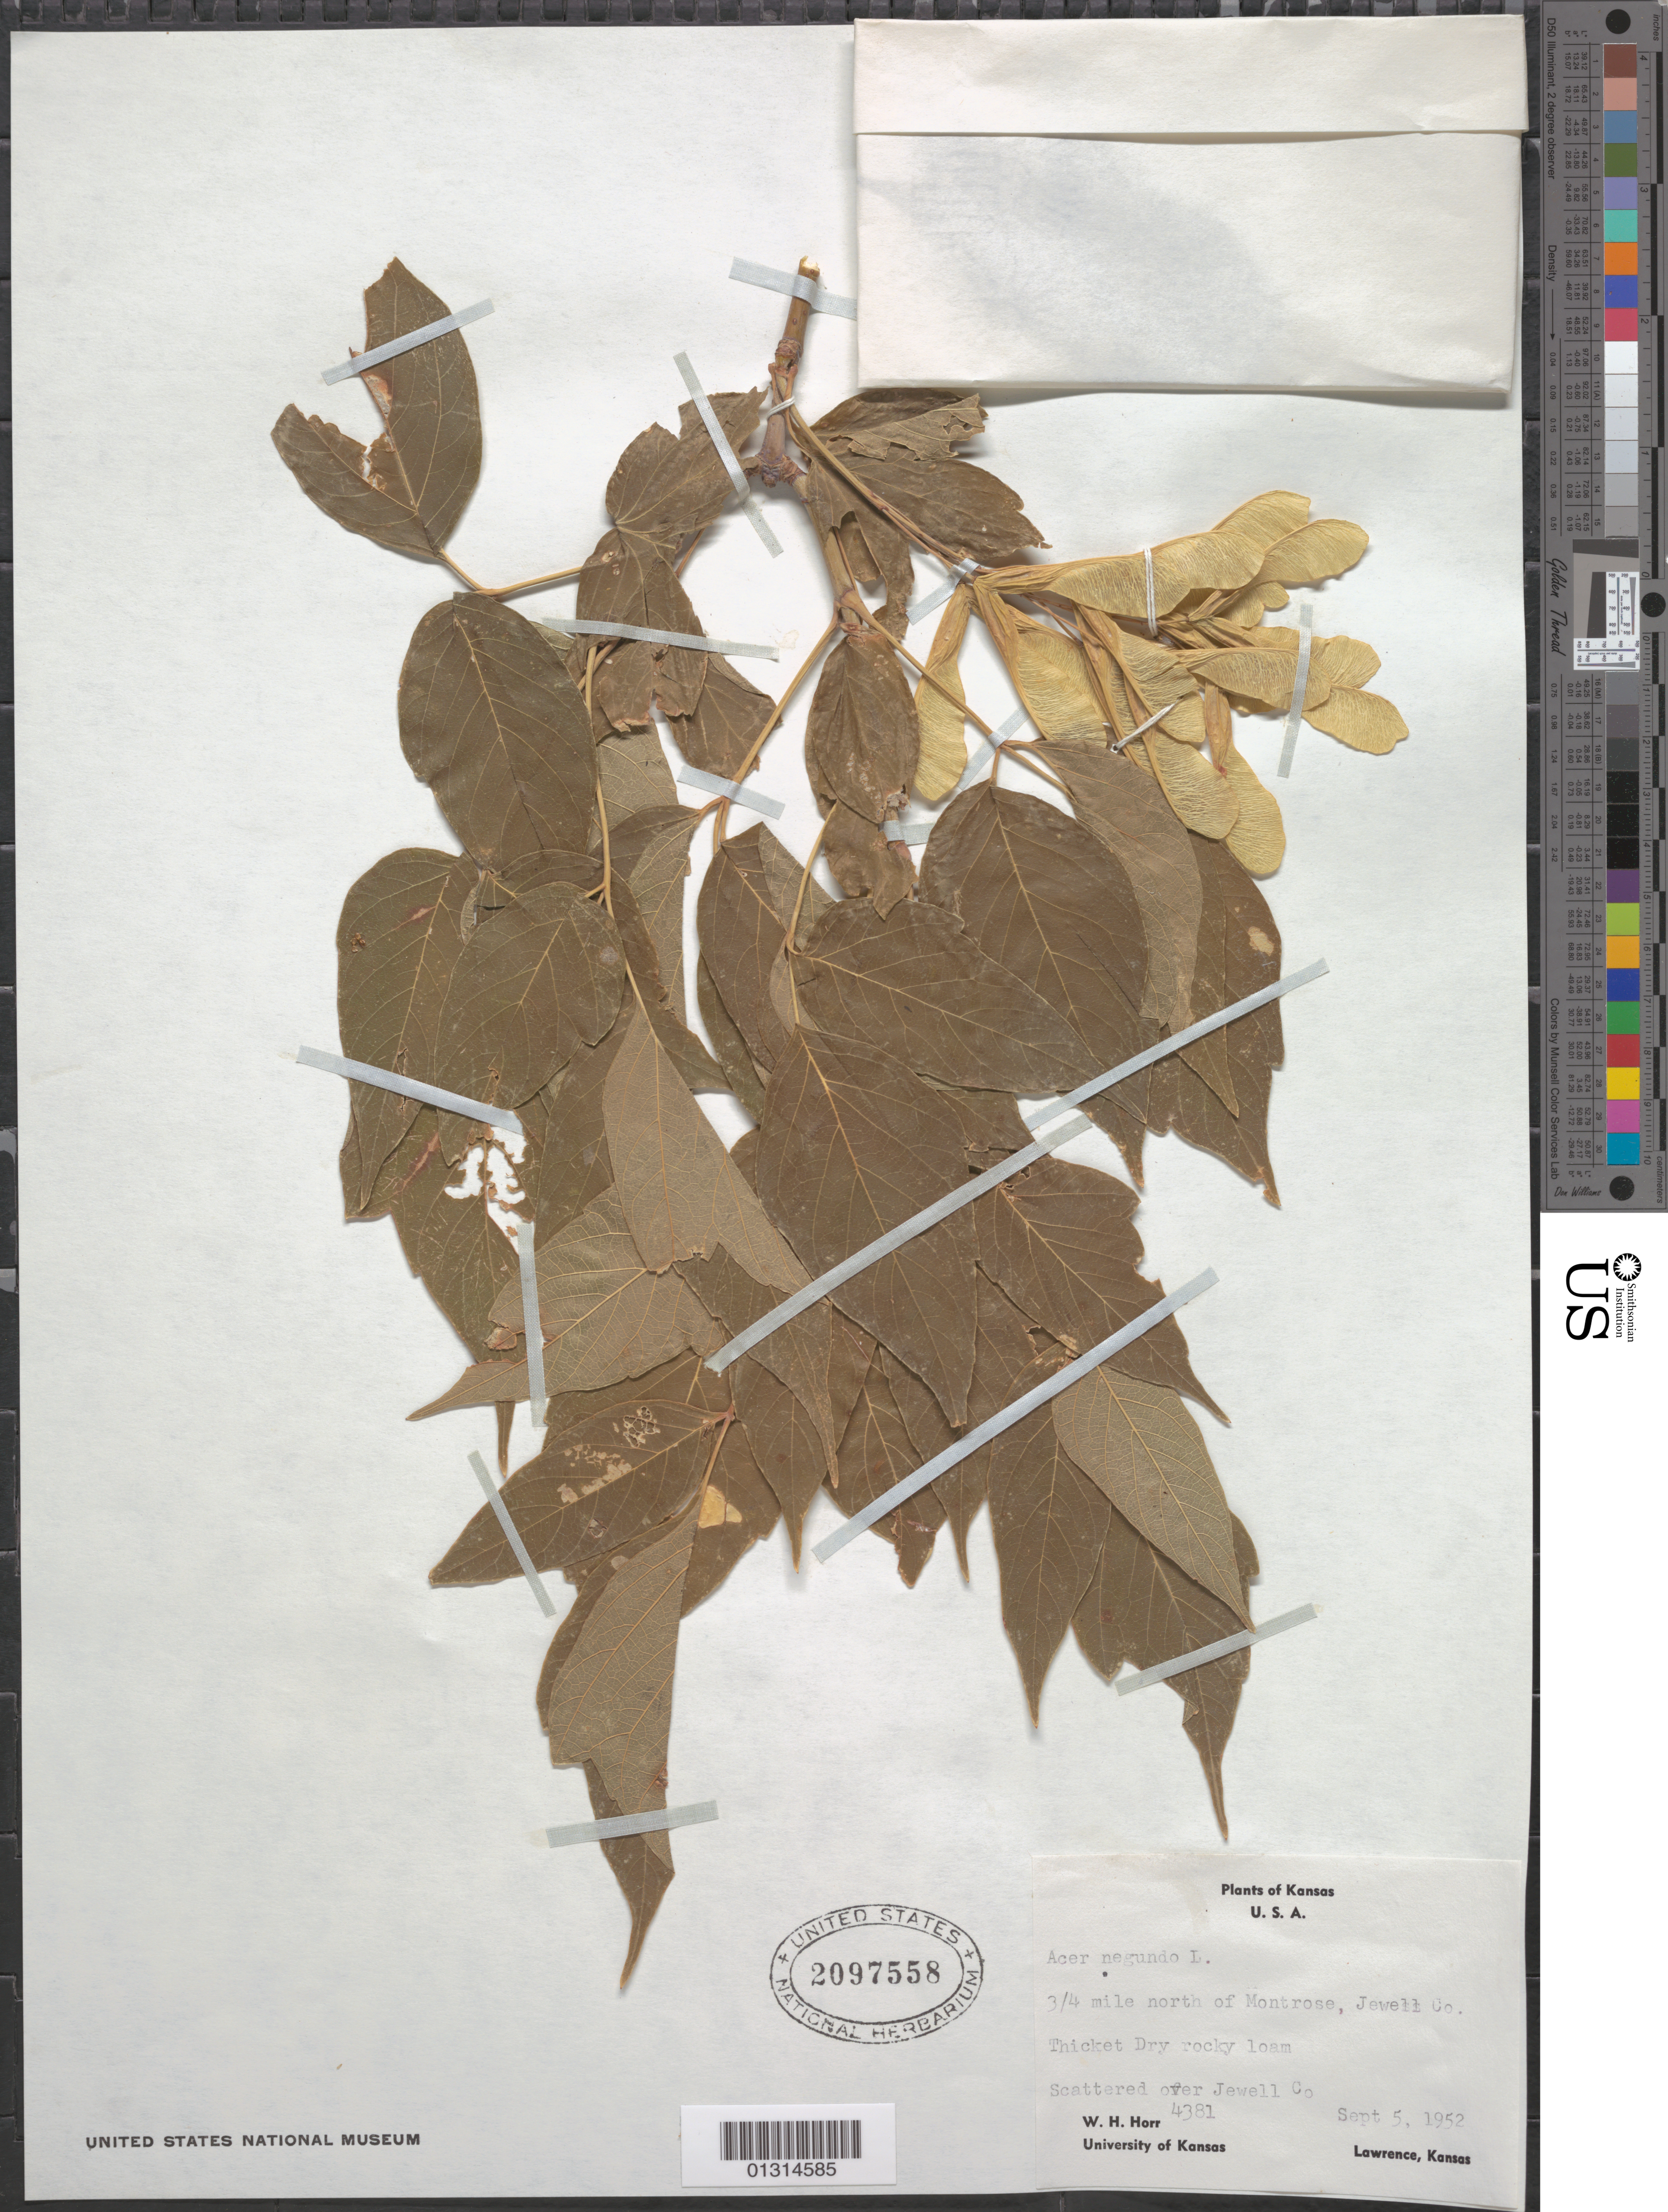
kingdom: Plantae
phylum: Tracheophyta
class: Magnoliopsida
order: Sapindales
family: Sapindaceae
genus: Acer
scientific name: Acer negundo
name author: L.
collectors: W. H. Horr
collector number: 4381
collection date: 1952-09-05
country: United States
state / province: Kansas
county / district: Jewell County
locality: Jewell County, 3/4 mile N of Montrose.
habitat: Thicket, dry rocky loam. Scattered over the county.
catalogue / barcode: US 2097558